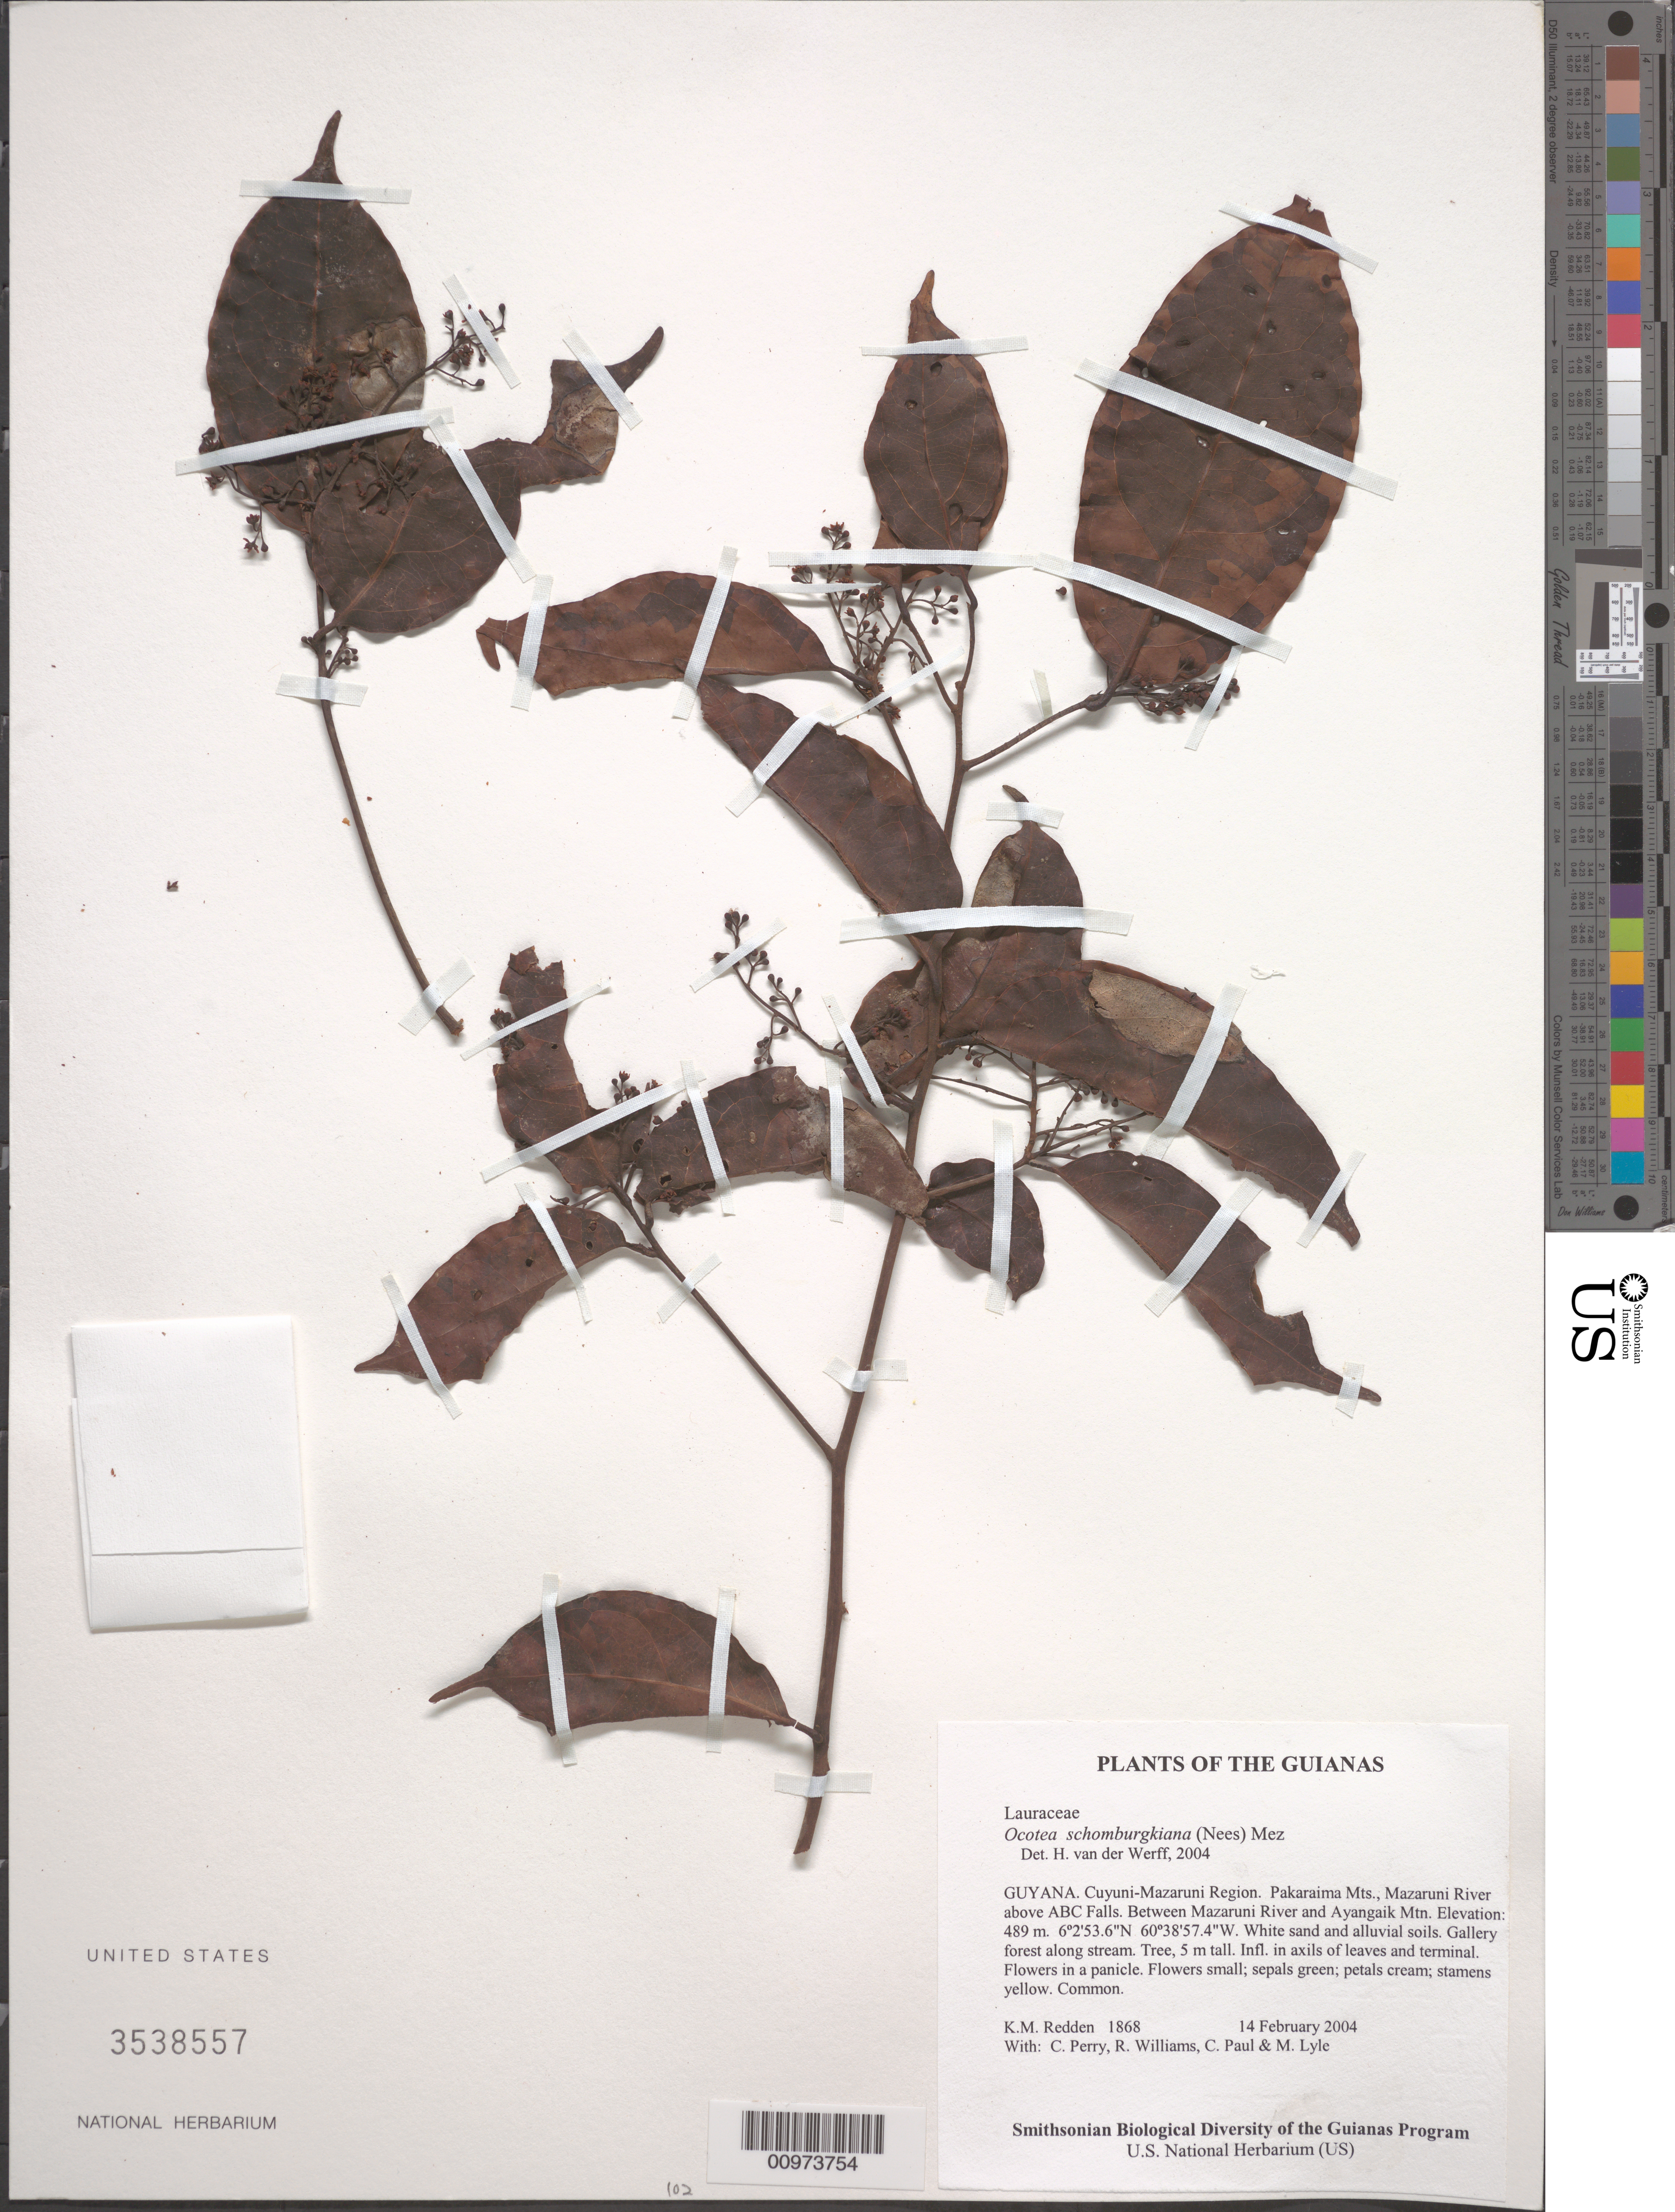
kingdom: Plantae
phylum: Tracheophyta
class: Magnoliopsida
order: Laurales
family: Lauraceae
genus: Ocotea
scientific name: Ocotea schomburgkiana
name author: (Nees) Mez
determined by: van der Werff, H., (MO), Missouri Botanical Garden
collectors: K. M. Redden, C. Perry, R. Williams, C. Paul & M. Lyle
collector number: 1868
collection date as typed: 14 February 2004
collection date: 2004-02-14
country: Guyana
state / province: Cuyuni-Mazaruni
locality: Pakaraima Mts., Mazaruni River above ABC Falls. Between Mazaruni River and Ayangaik Mtn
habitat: White sand and alluvial soils. Gallery forest along stream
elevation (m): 489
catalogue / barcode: US 3538557